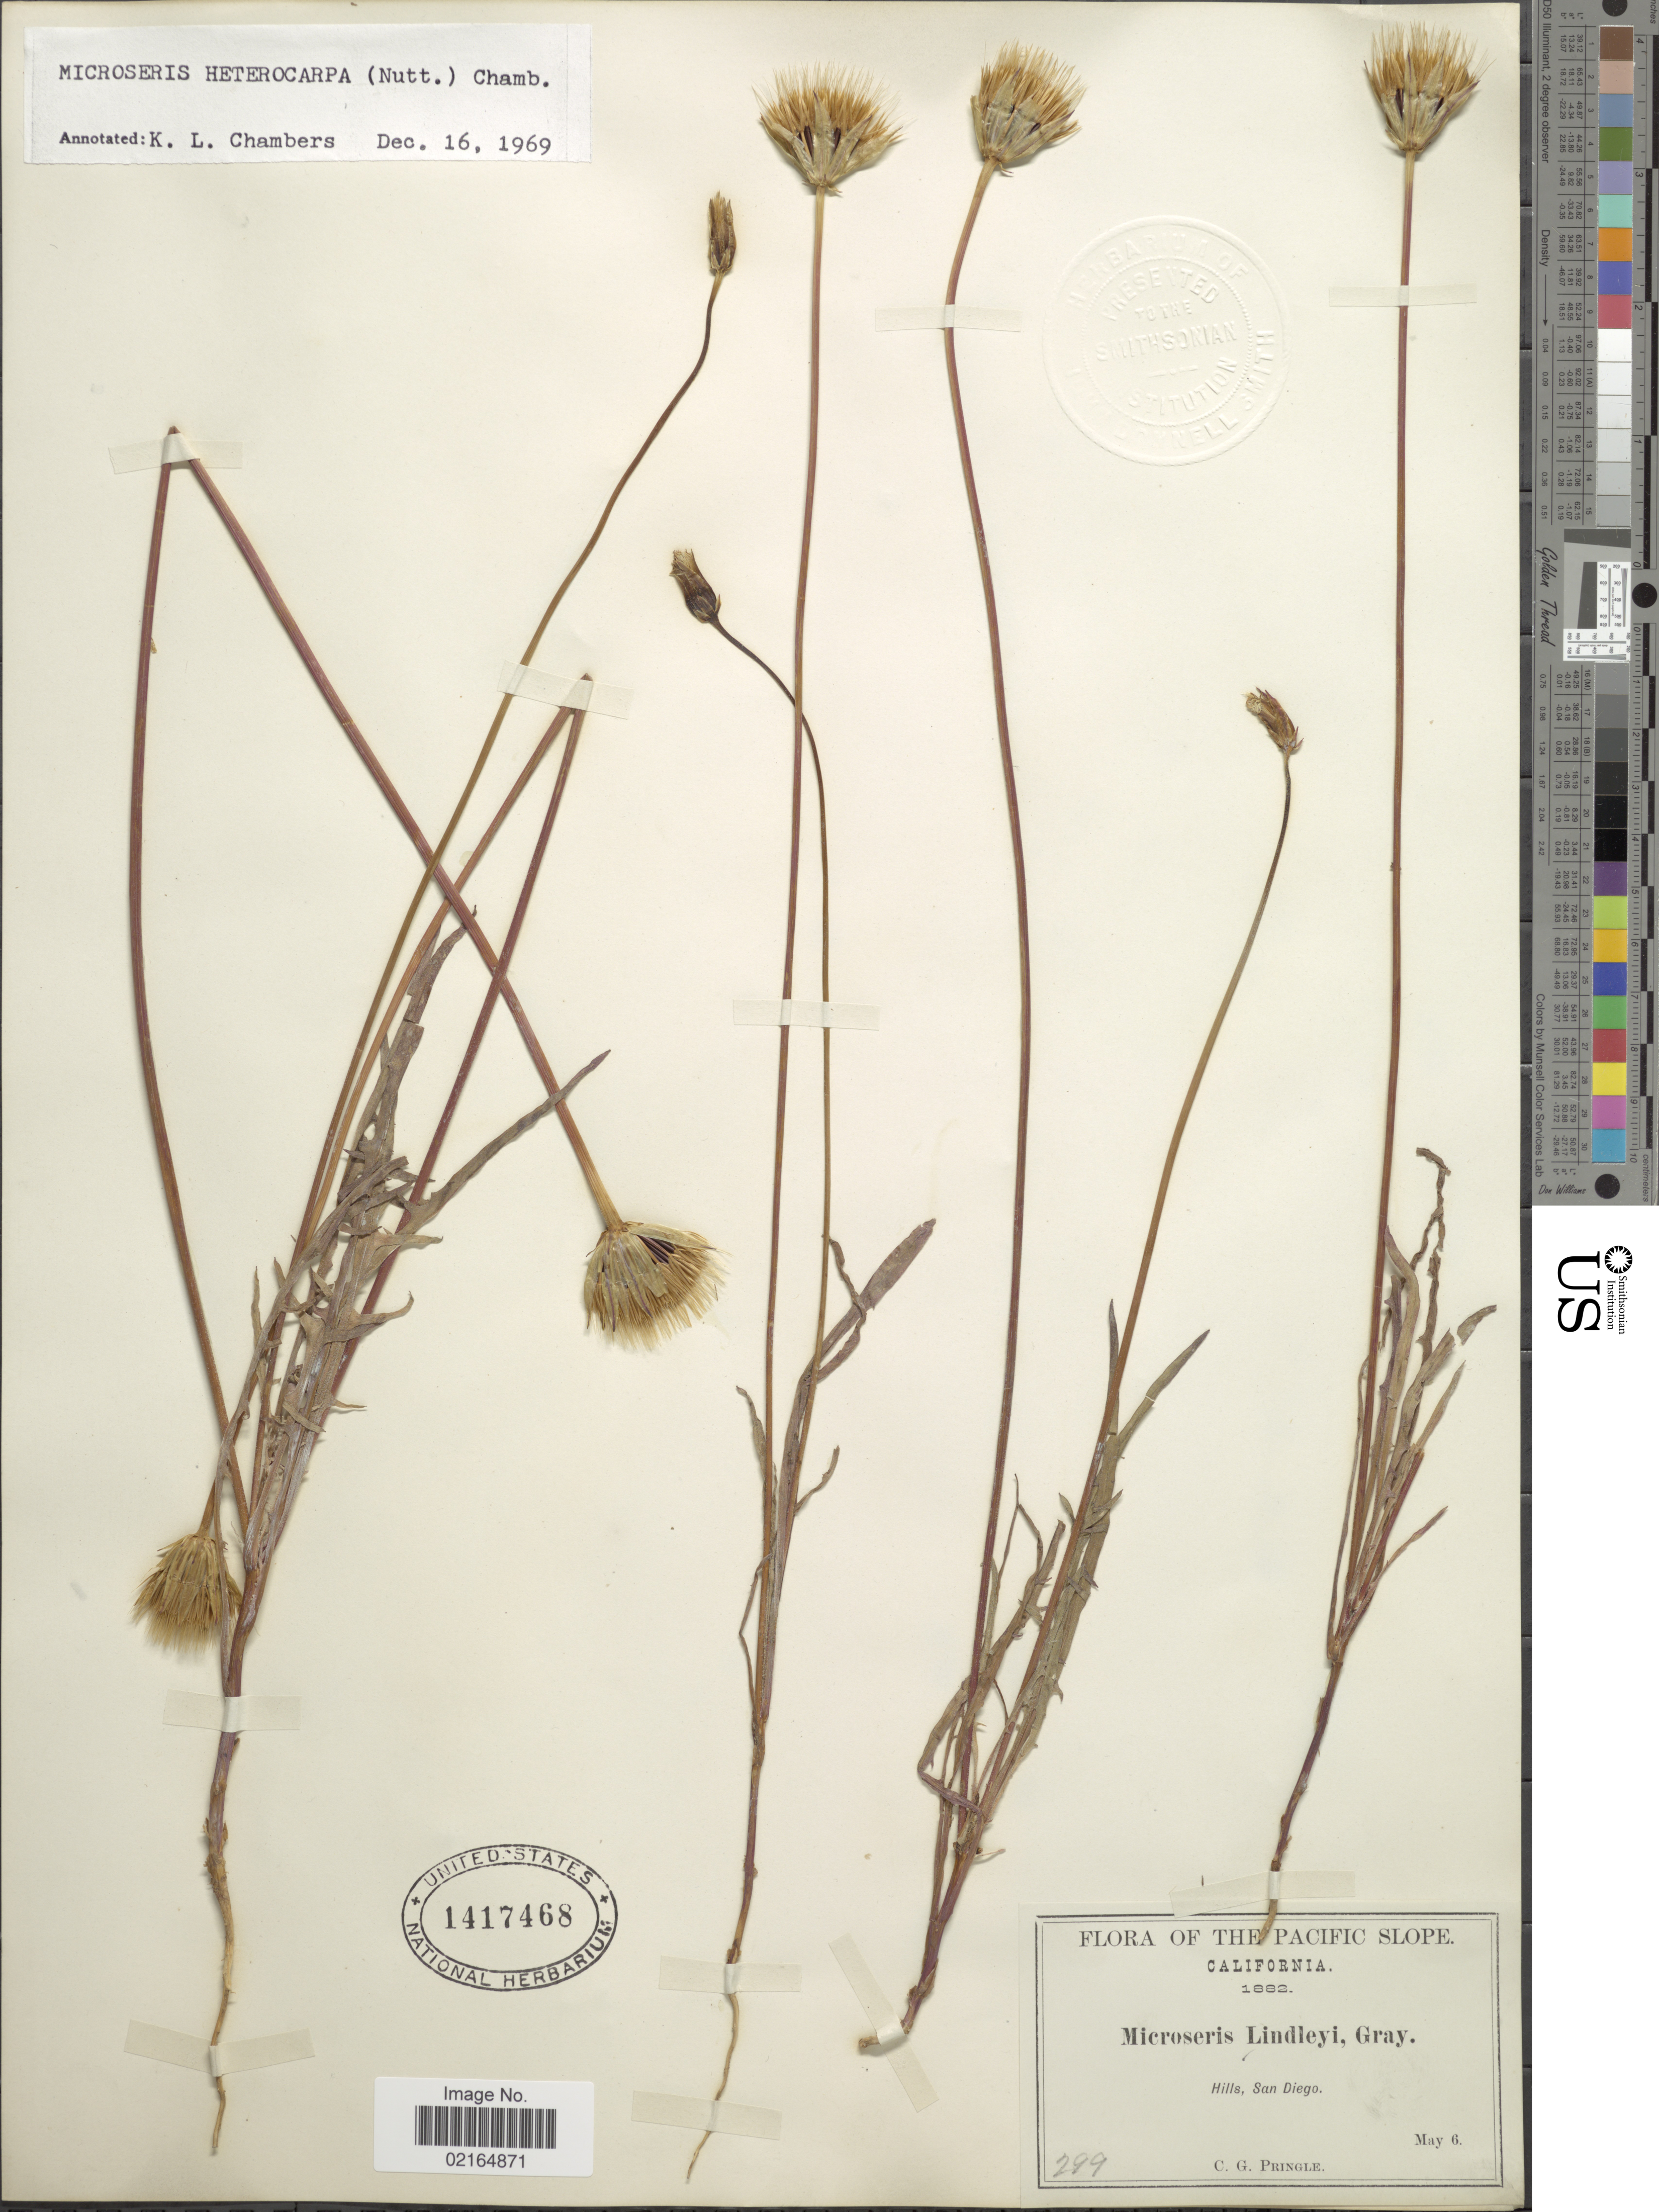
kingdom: Plantae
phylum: Tracheophyta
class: Magnoliopsida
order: Asterales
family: Asteraceae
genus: Microseris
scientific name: Microseris heterocarpa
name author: (Nutt.) K.L. Chambers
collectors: C. G. Pringle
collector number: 299*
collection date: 1882-05-06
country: United States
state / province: California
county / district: San Diego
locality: Hills, San Diego, Pacific slope.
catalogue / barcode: US 1417468